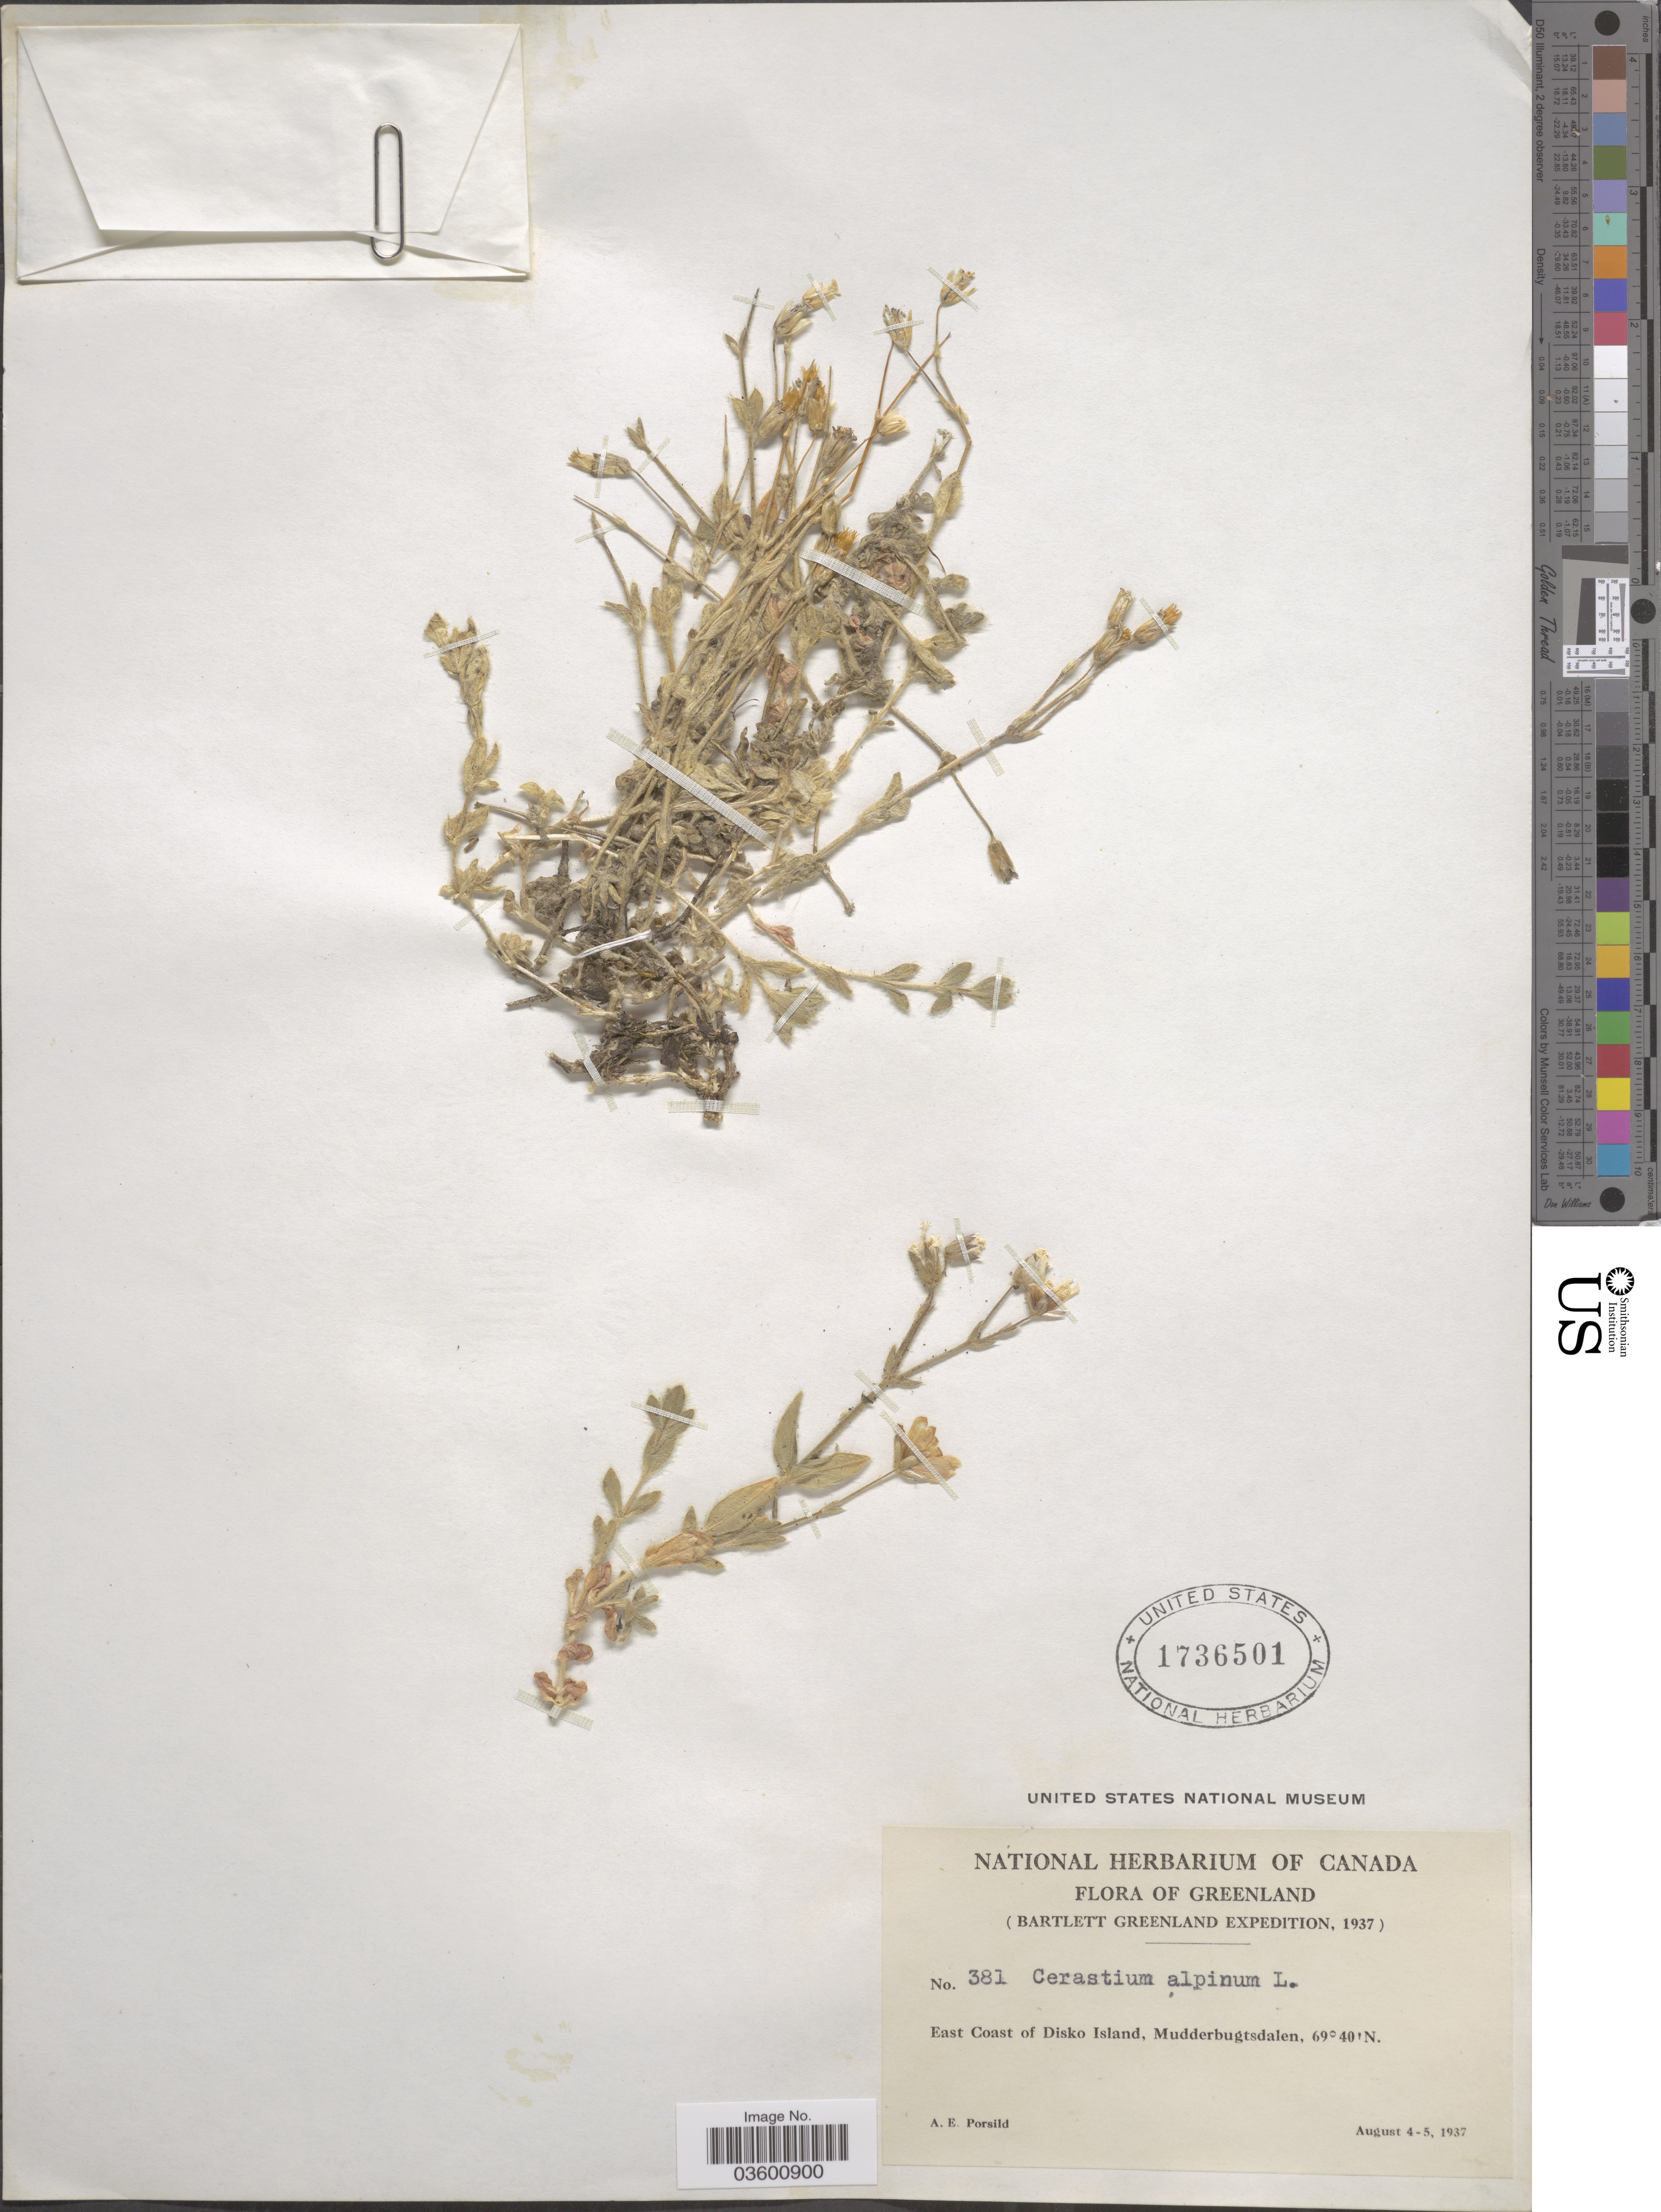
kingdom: Plantae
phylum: Tracheophyta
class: Magnoliopsida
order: Caryophyllales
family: Caryophyllaceae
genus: Cerastium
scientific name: Cerastium alpinum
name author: L.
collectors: A. E. Porsild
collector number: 381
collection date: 1937-08-04/1937-08-05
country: Greenland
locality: East Coast of Disko Island, Mudderbugtsdalen.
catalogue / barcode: US 1736501